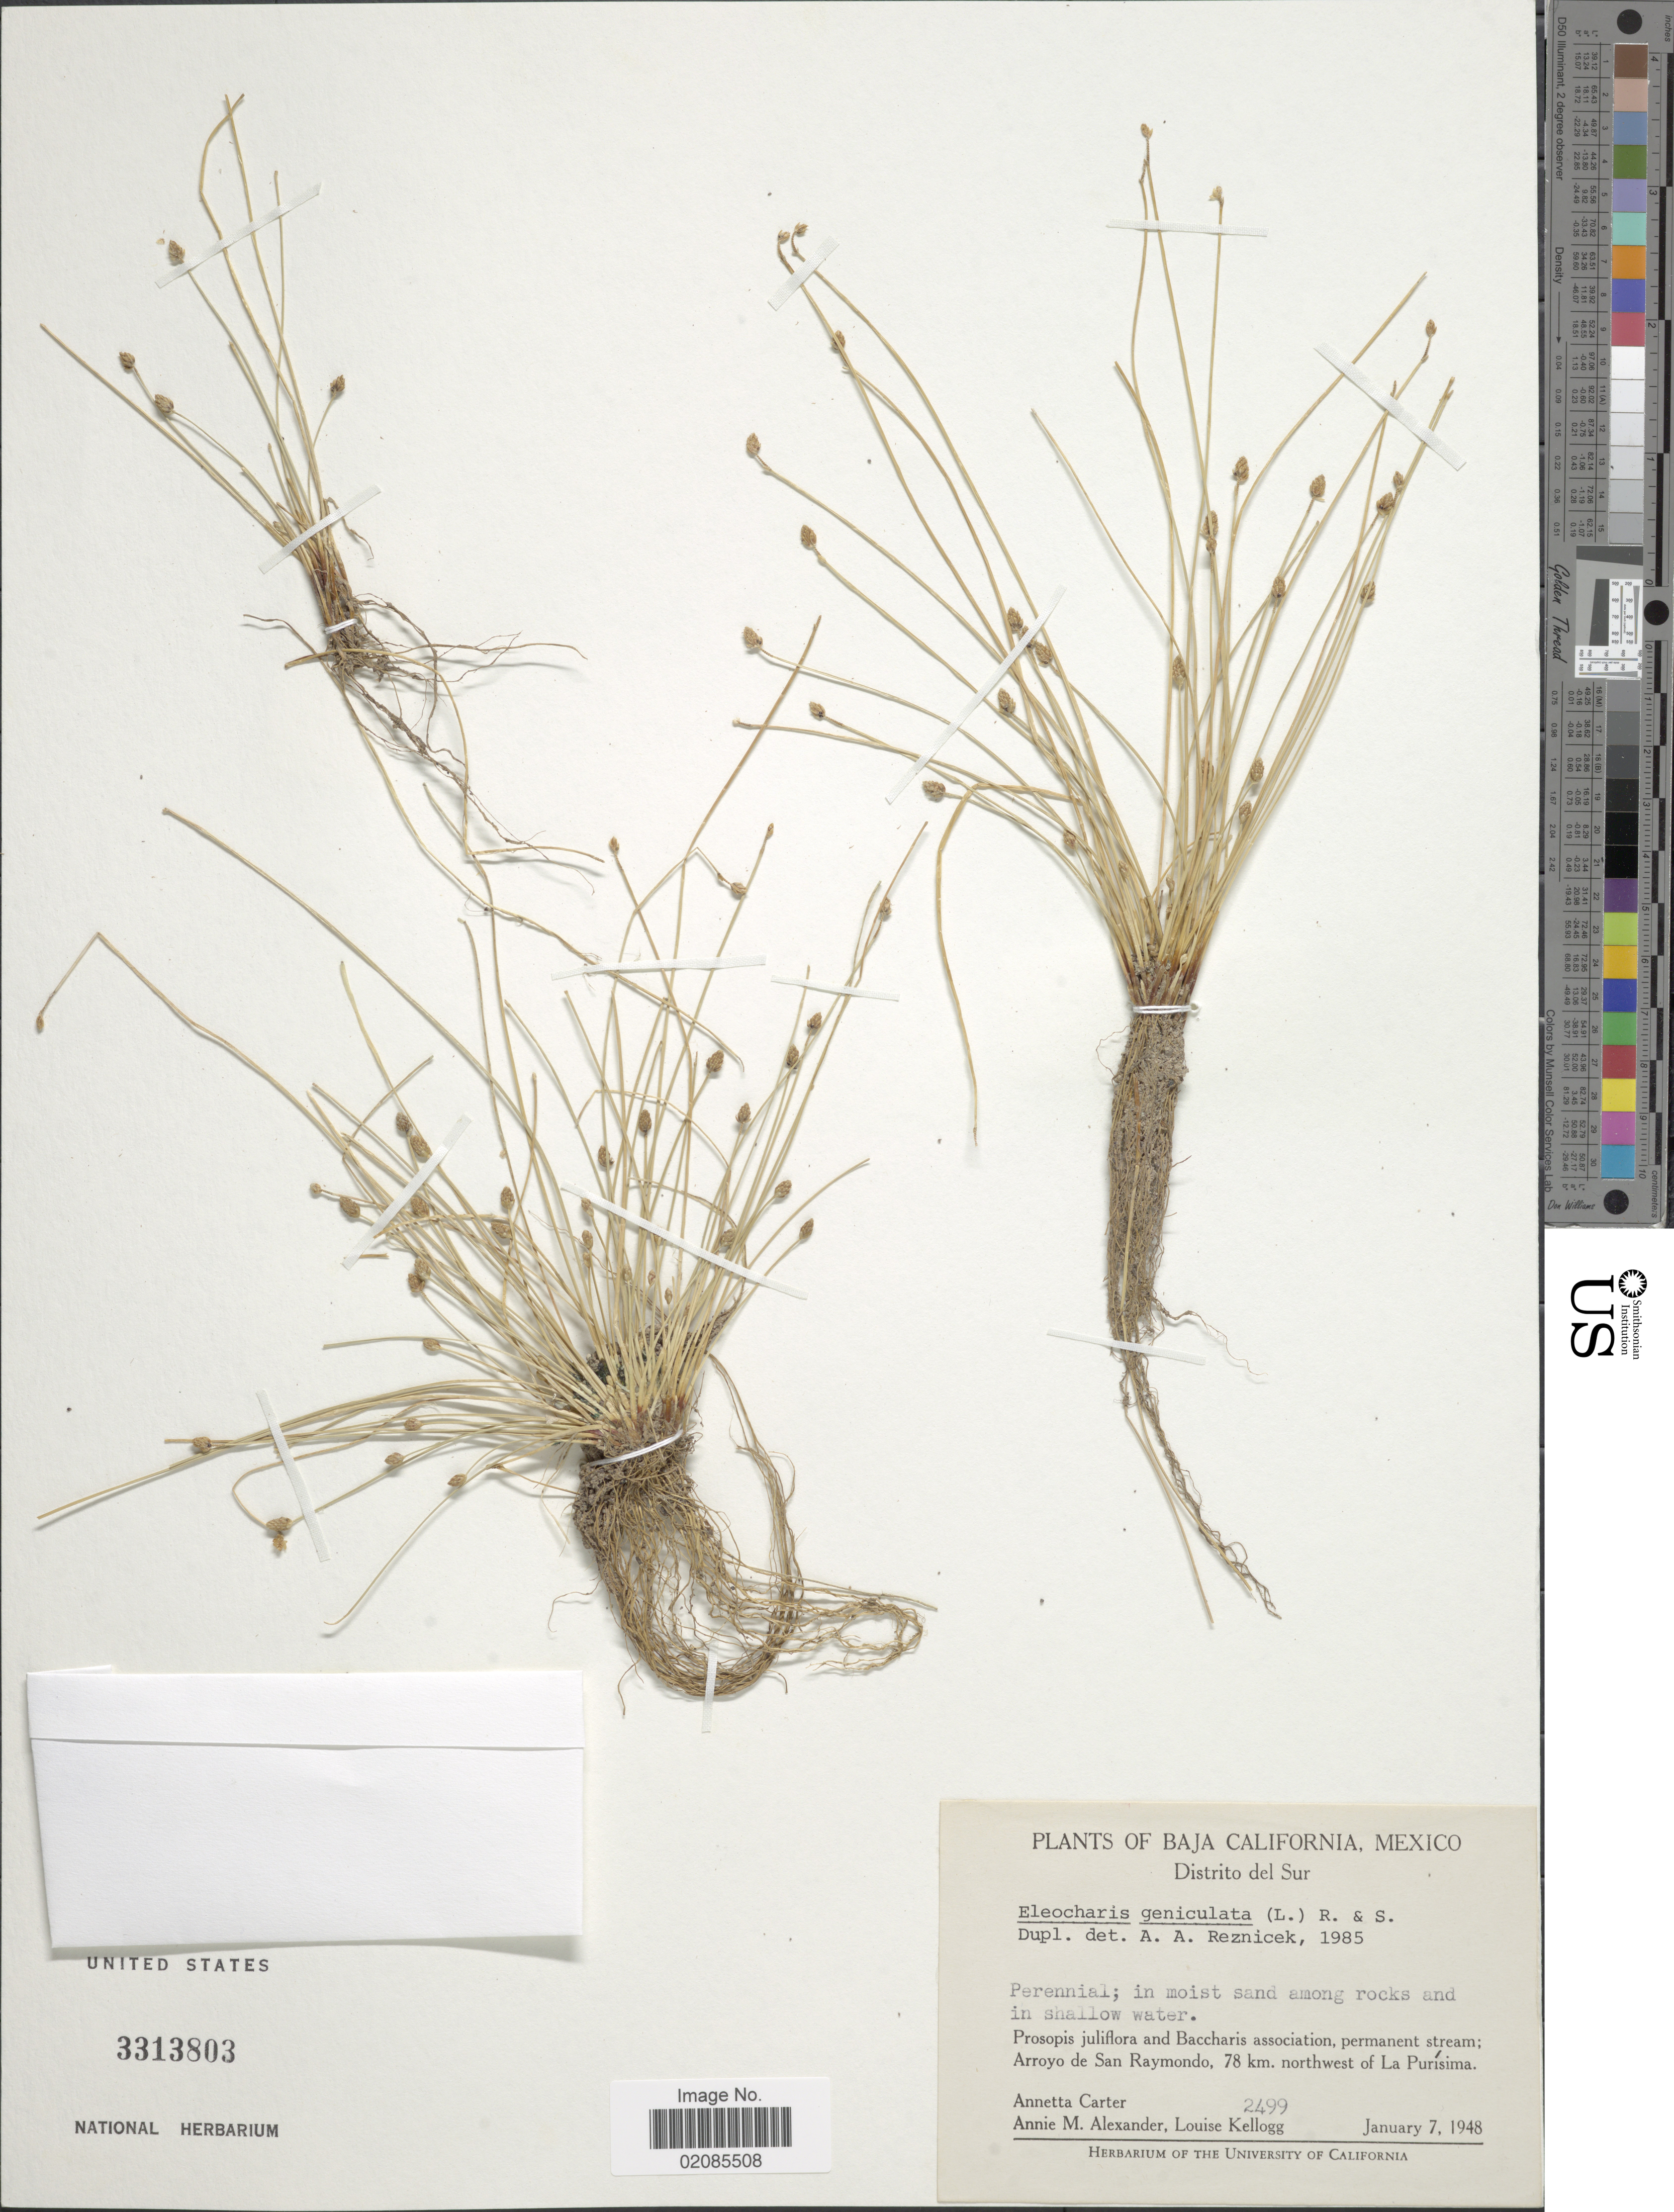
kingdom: Plantae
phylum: Tracheophyta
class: Liliopsida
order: Poales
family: Cyperaceae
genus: Eleocharis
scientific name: Eleocharis geniculata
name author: (L.) Roem. & Schult.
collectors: A. Carter, A. M. Alexander & L. Kellogg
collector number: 2499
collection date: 1948-01-07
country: Mexico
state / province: Baja California Sur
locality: Distrito del Sur, permanent stream, Arroyo de San Raymondo, 78 km. northwest of La Purisima.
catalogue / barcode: US 3313803